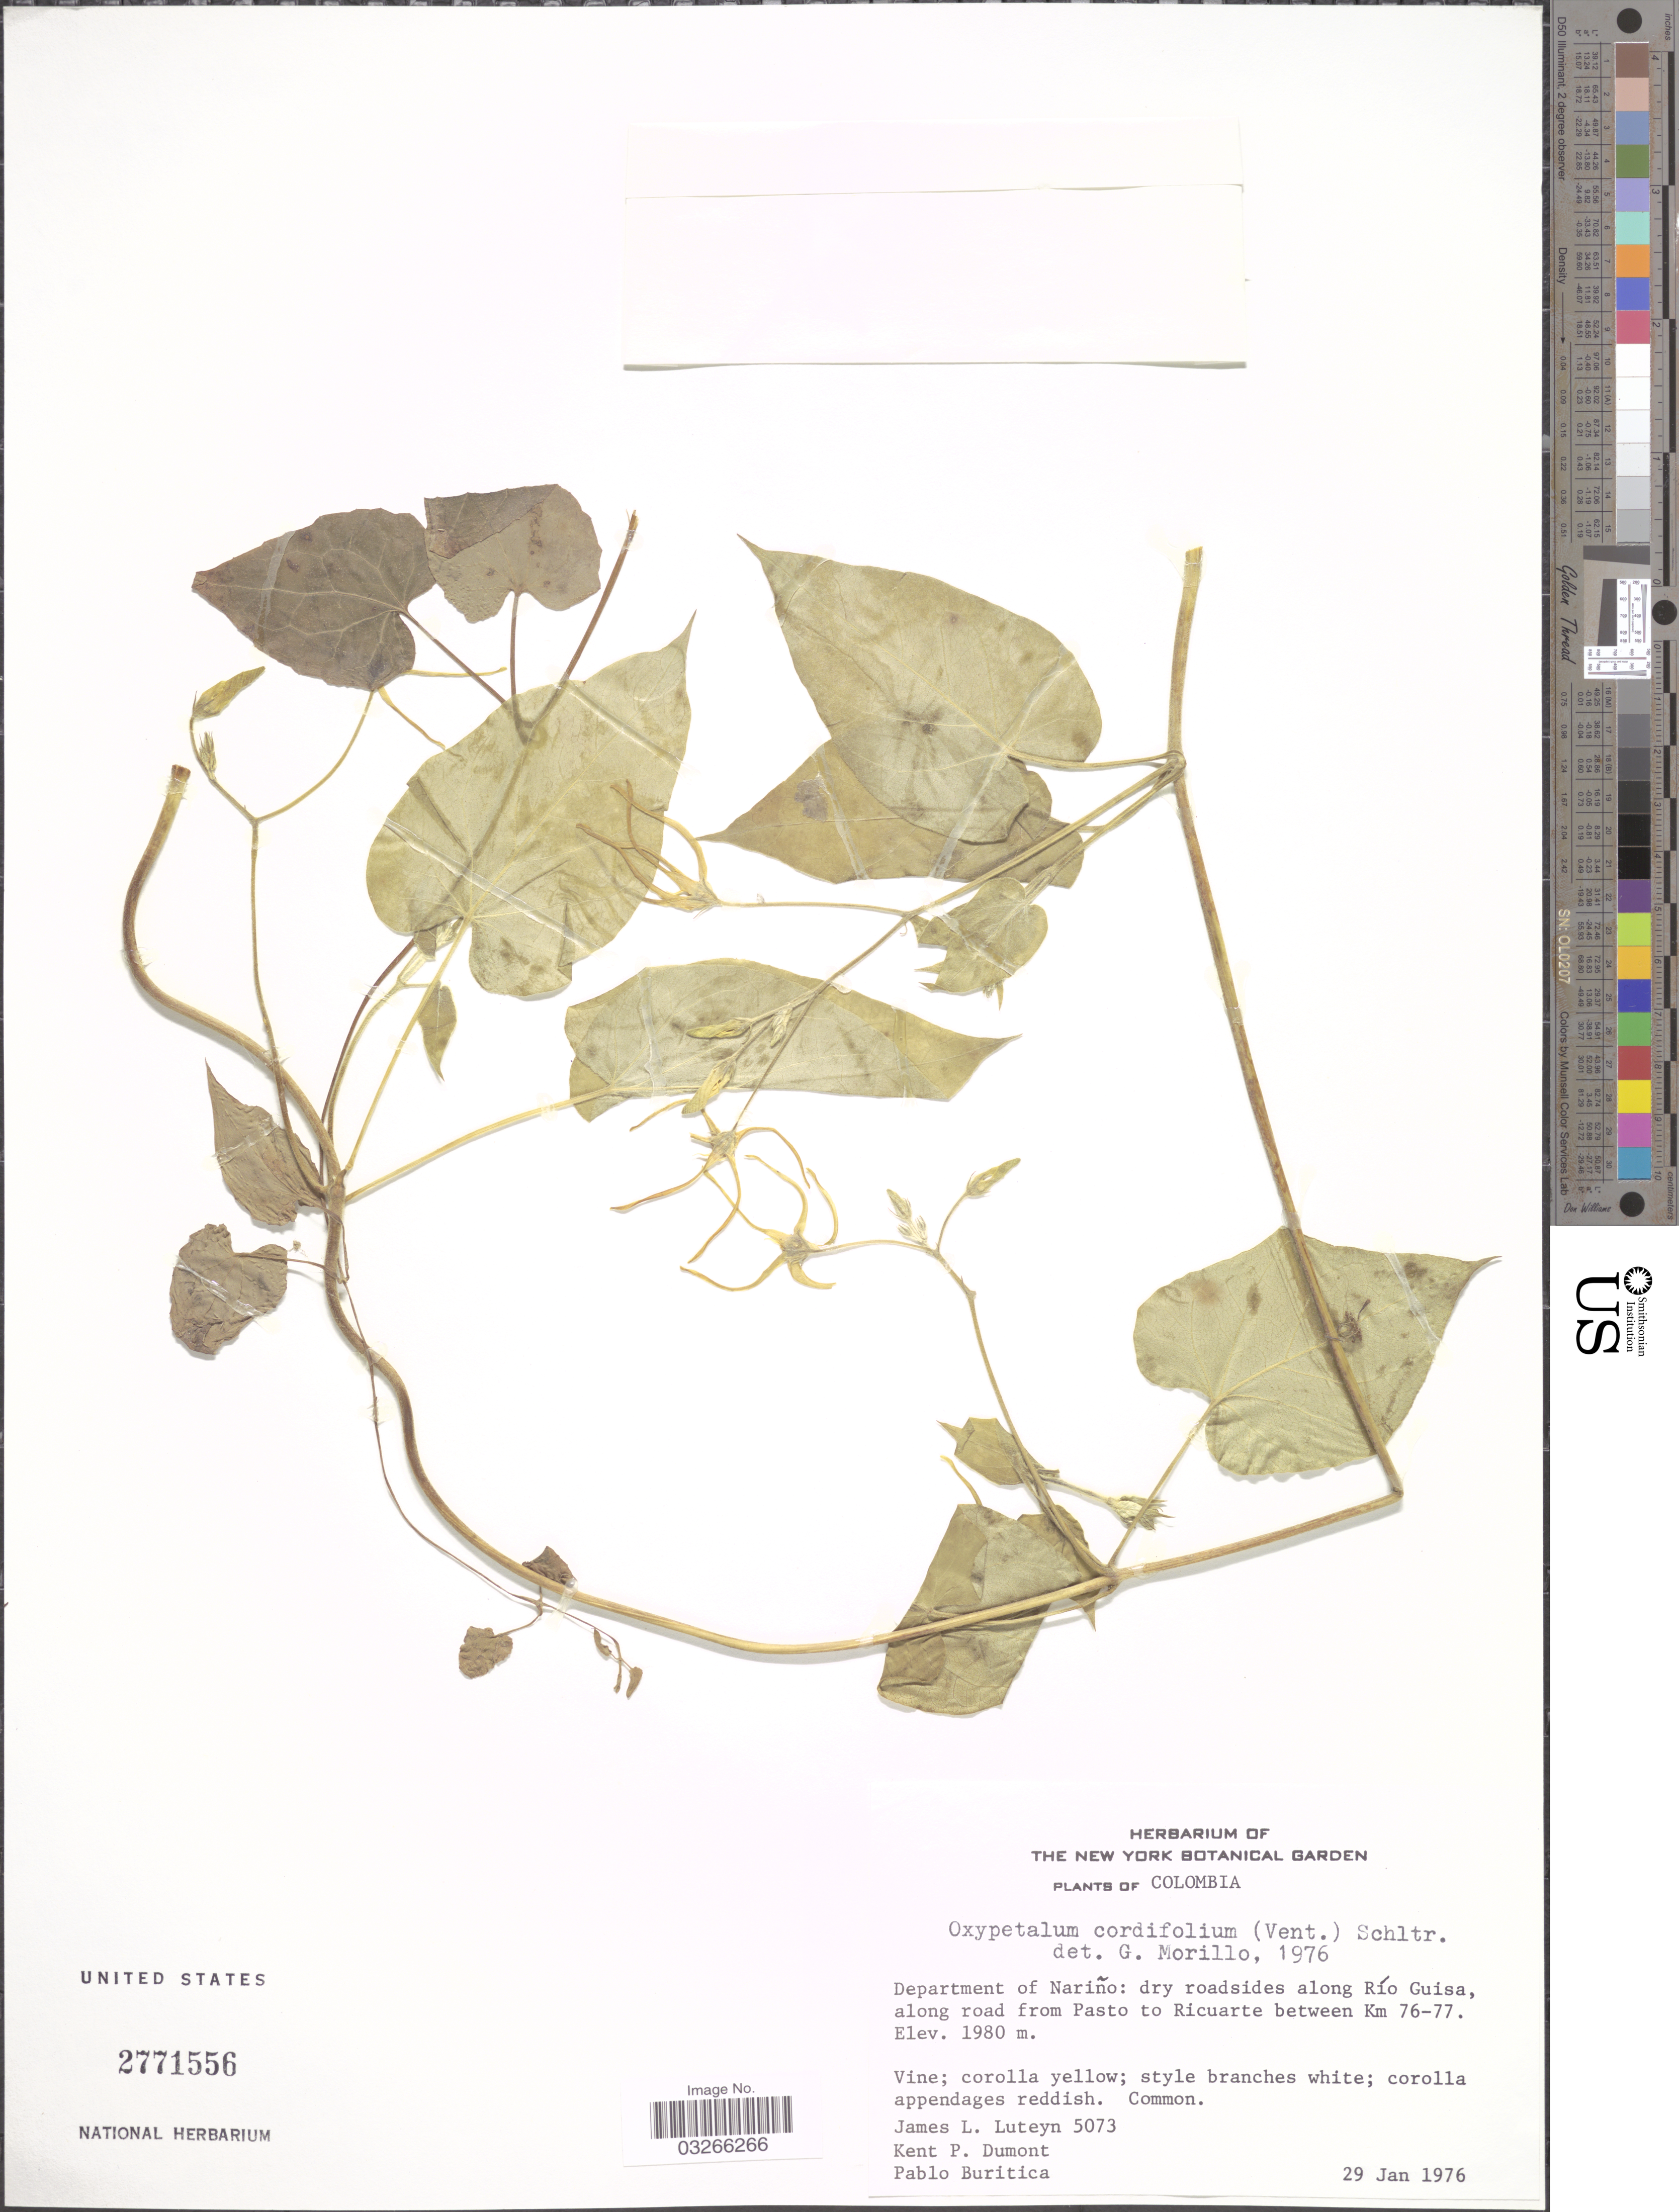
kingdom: Plantae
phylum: Tracheophyta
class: Magnoliopsida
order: Gentianales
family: Apocynaceae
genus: Oxypetalum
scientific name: Oxypetalum cordifolium subsp. cordifolium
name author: (Vent.) Schltr.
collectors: J. Luteyn, K. P. Dumont & P. Buritica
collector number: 5073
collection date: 1976-01-29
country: Colombia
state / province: Nariño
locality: Department of Nariño: dry roadsides along Río Guisa, along road from Pasto to Ricuarte between Km 76-77.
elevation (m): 1980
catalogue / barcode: US 2771556